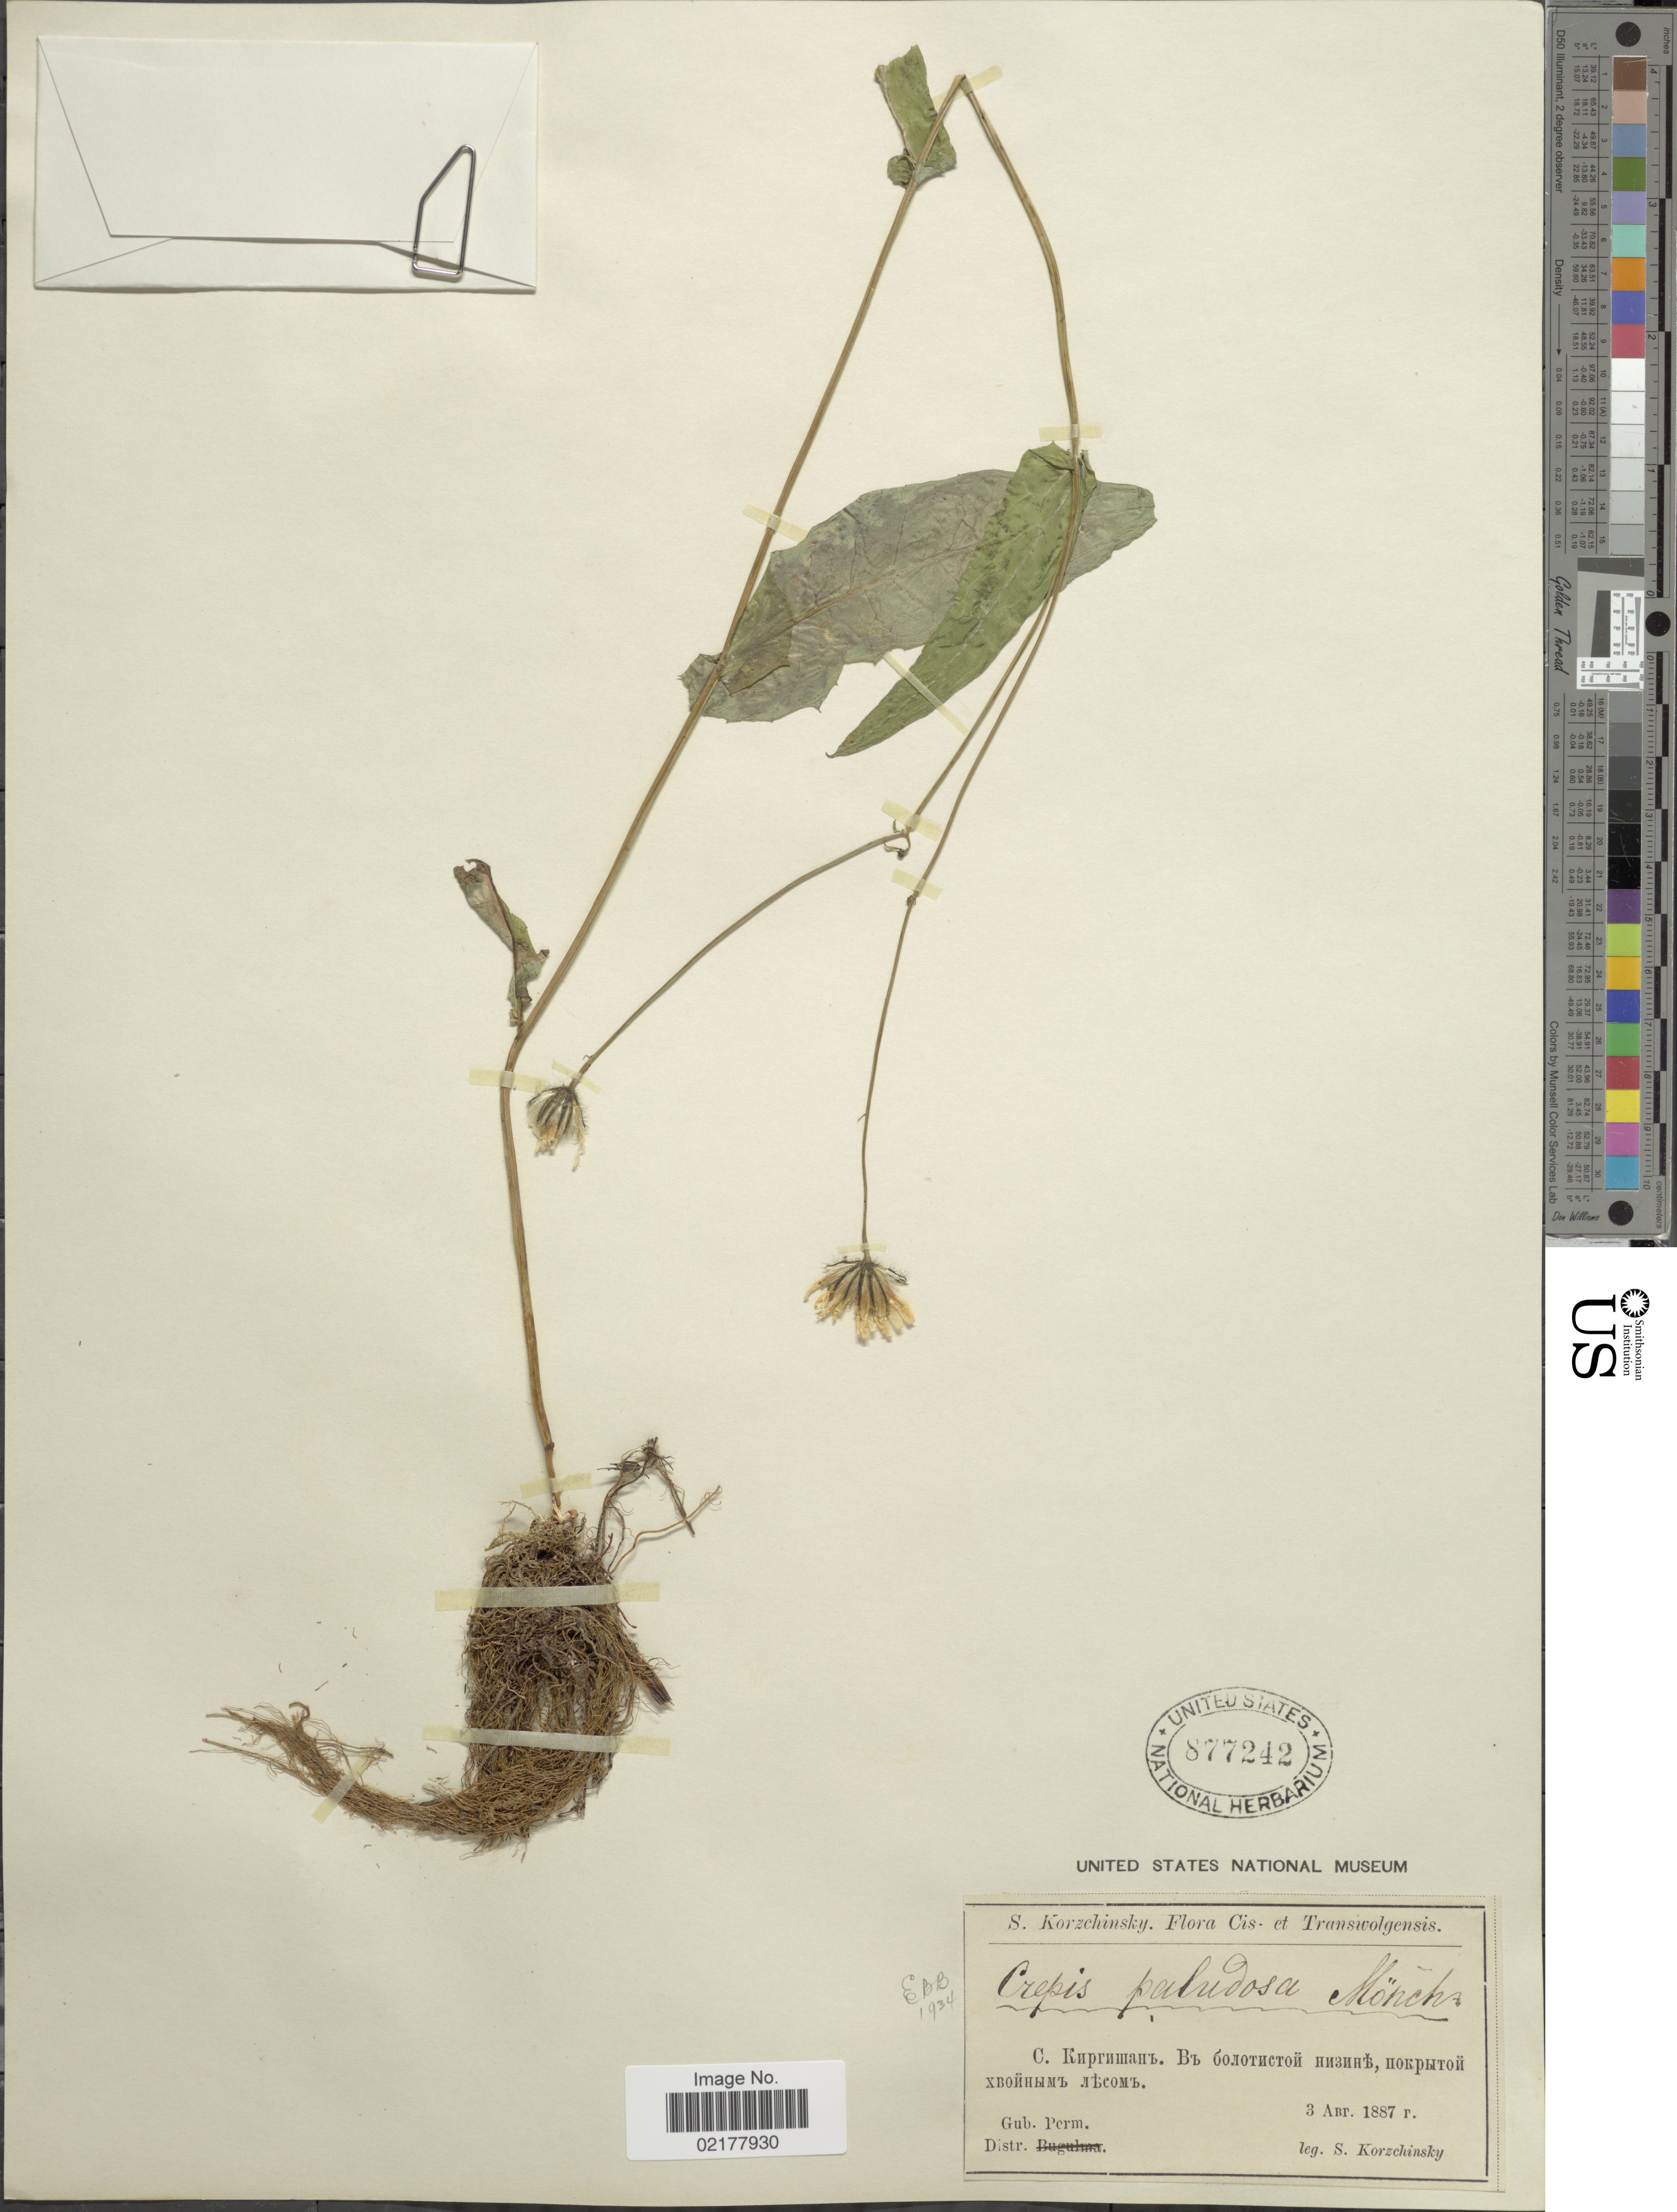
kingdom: Plantae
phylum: Tracheophyta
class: Magnoliopsida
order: Asterales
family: Asteraceae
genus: Crepis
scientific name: Crepis paludosa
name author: (L.) Moench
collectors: S. Korzchinsky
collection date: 1887-04-03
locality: Cis- et Transwolgensis. Gub. Perm.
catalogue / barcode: US 877242